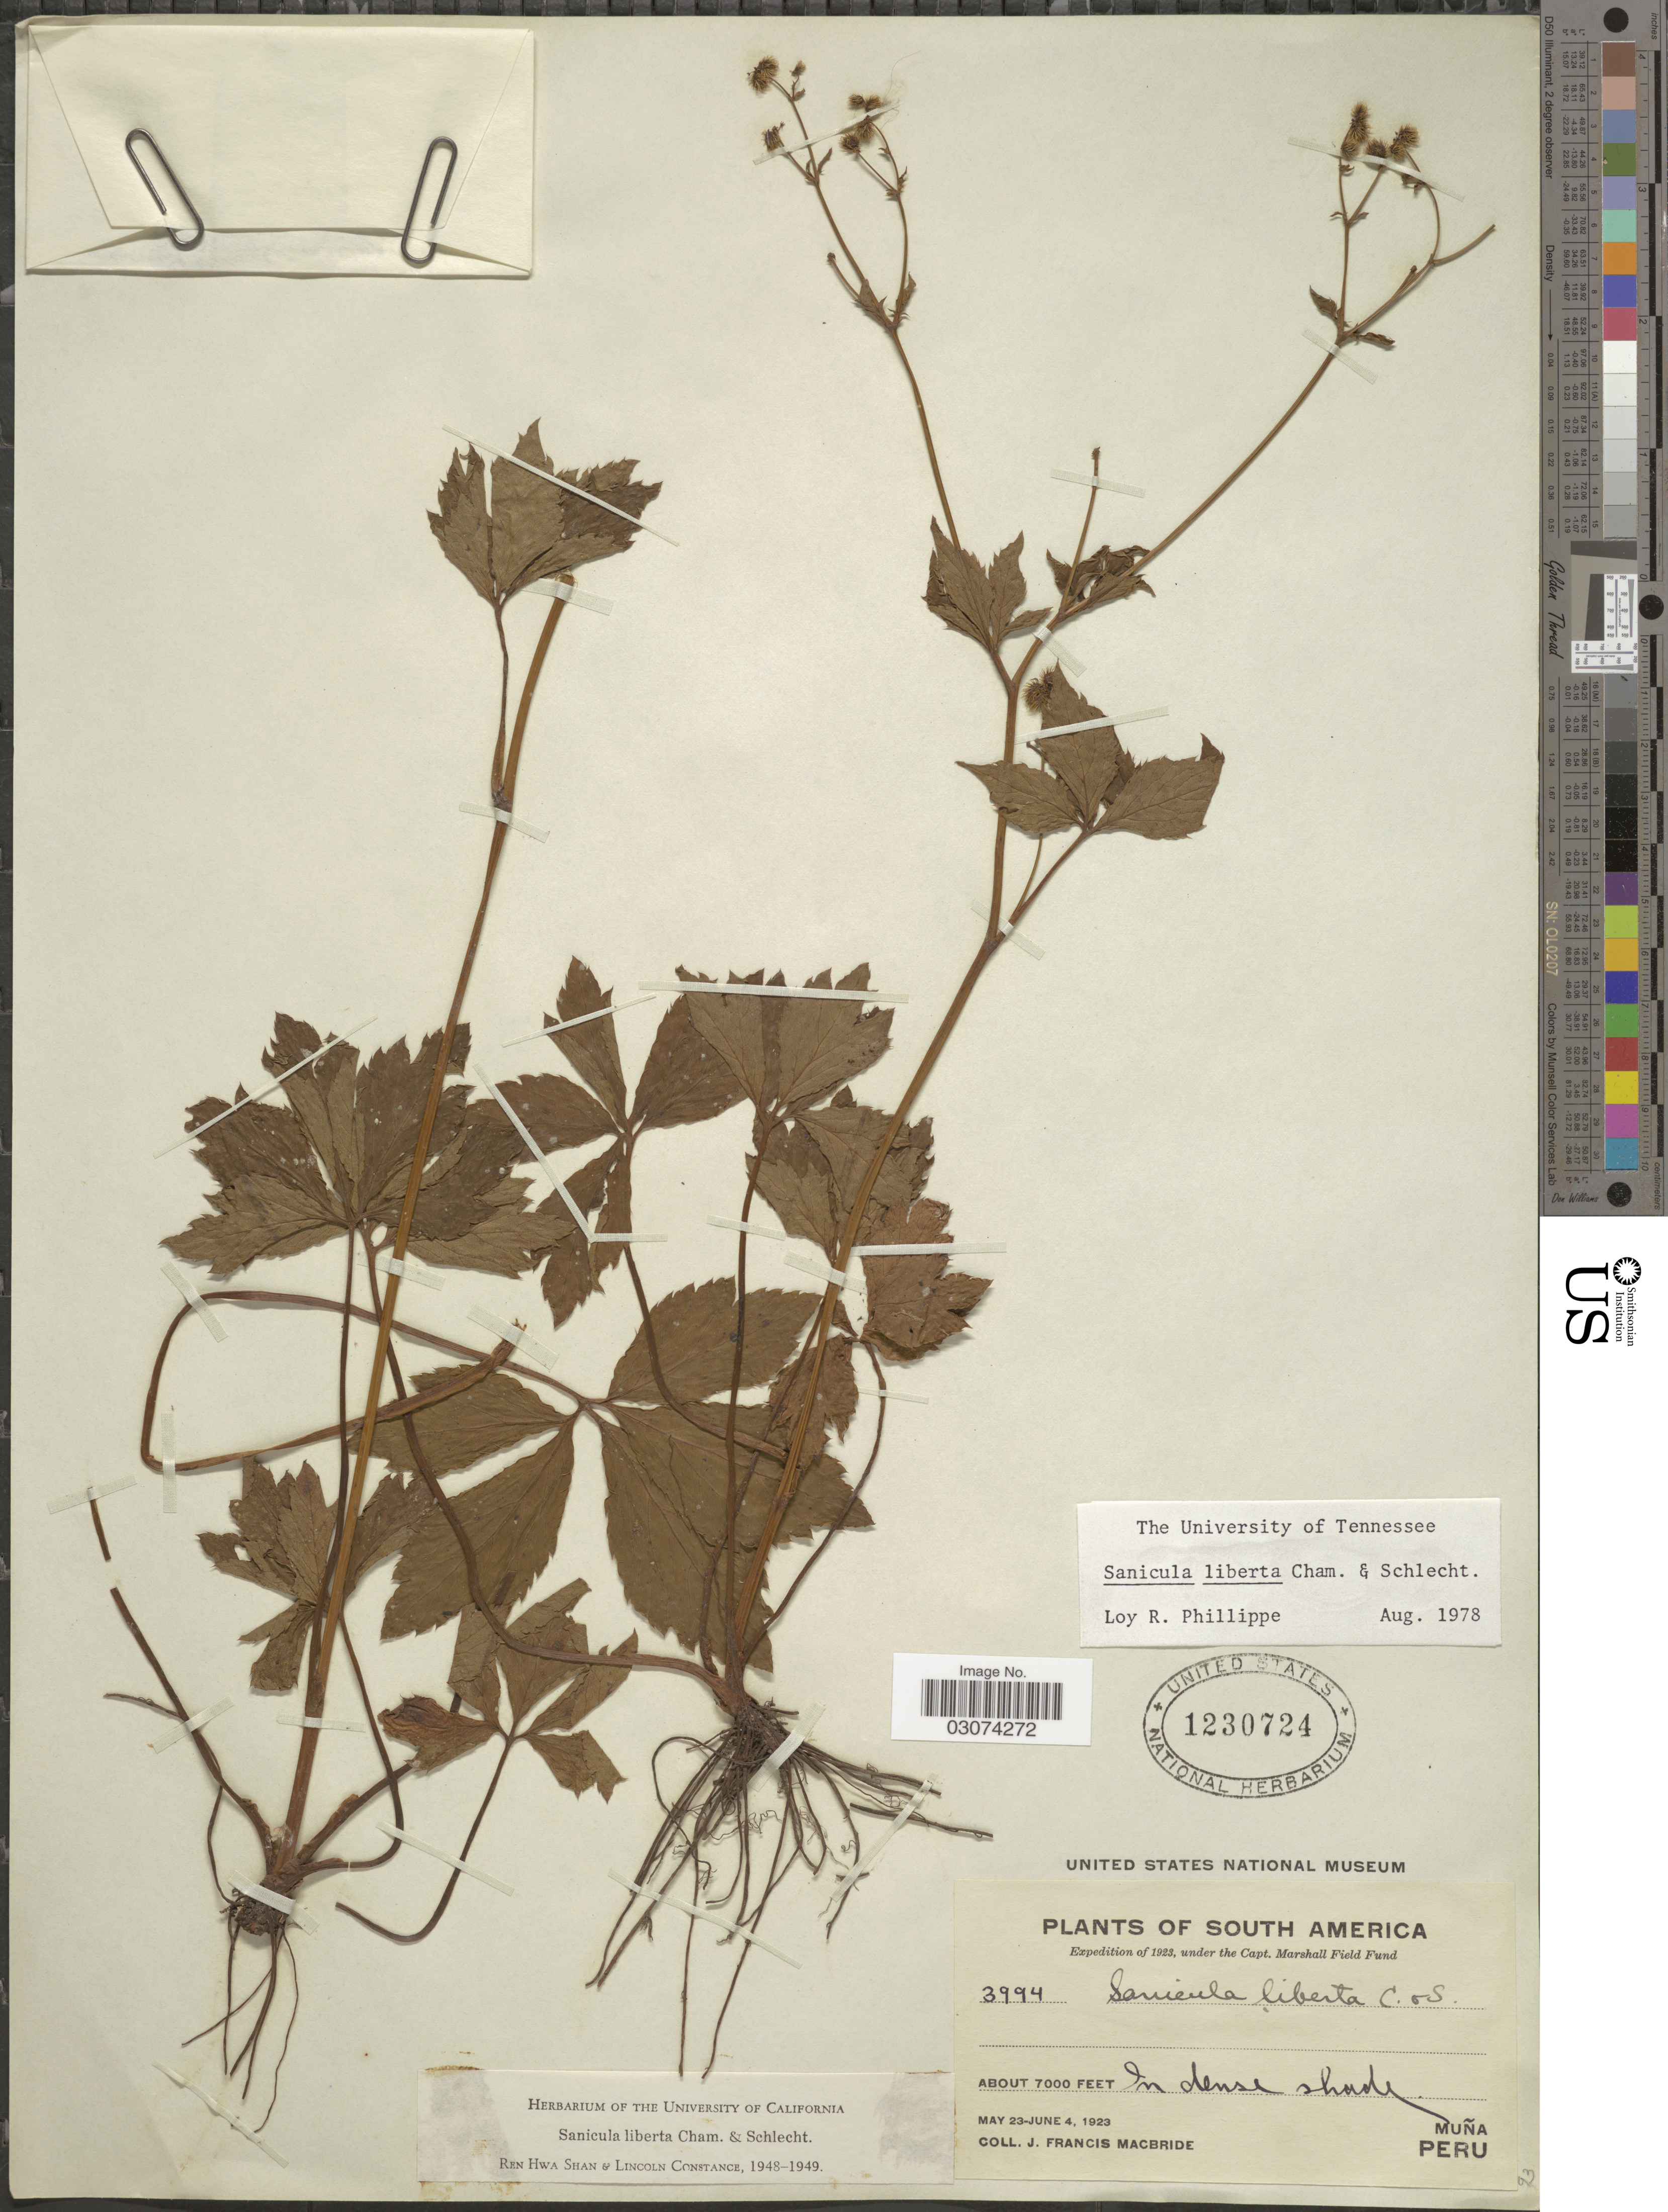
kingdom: Plantae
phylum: Tracheophyta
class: Magnoliopsida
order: Apiales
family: Apiaceae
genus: Sanicula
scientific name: Sanicula liberta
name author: Cham. & Schltdl.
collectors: J. F. Macbride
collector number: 3994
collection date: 1923-05-23/1923-06-04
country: Peru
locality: In dense shade. Muña.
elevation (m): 2134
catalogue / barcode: US 1230724